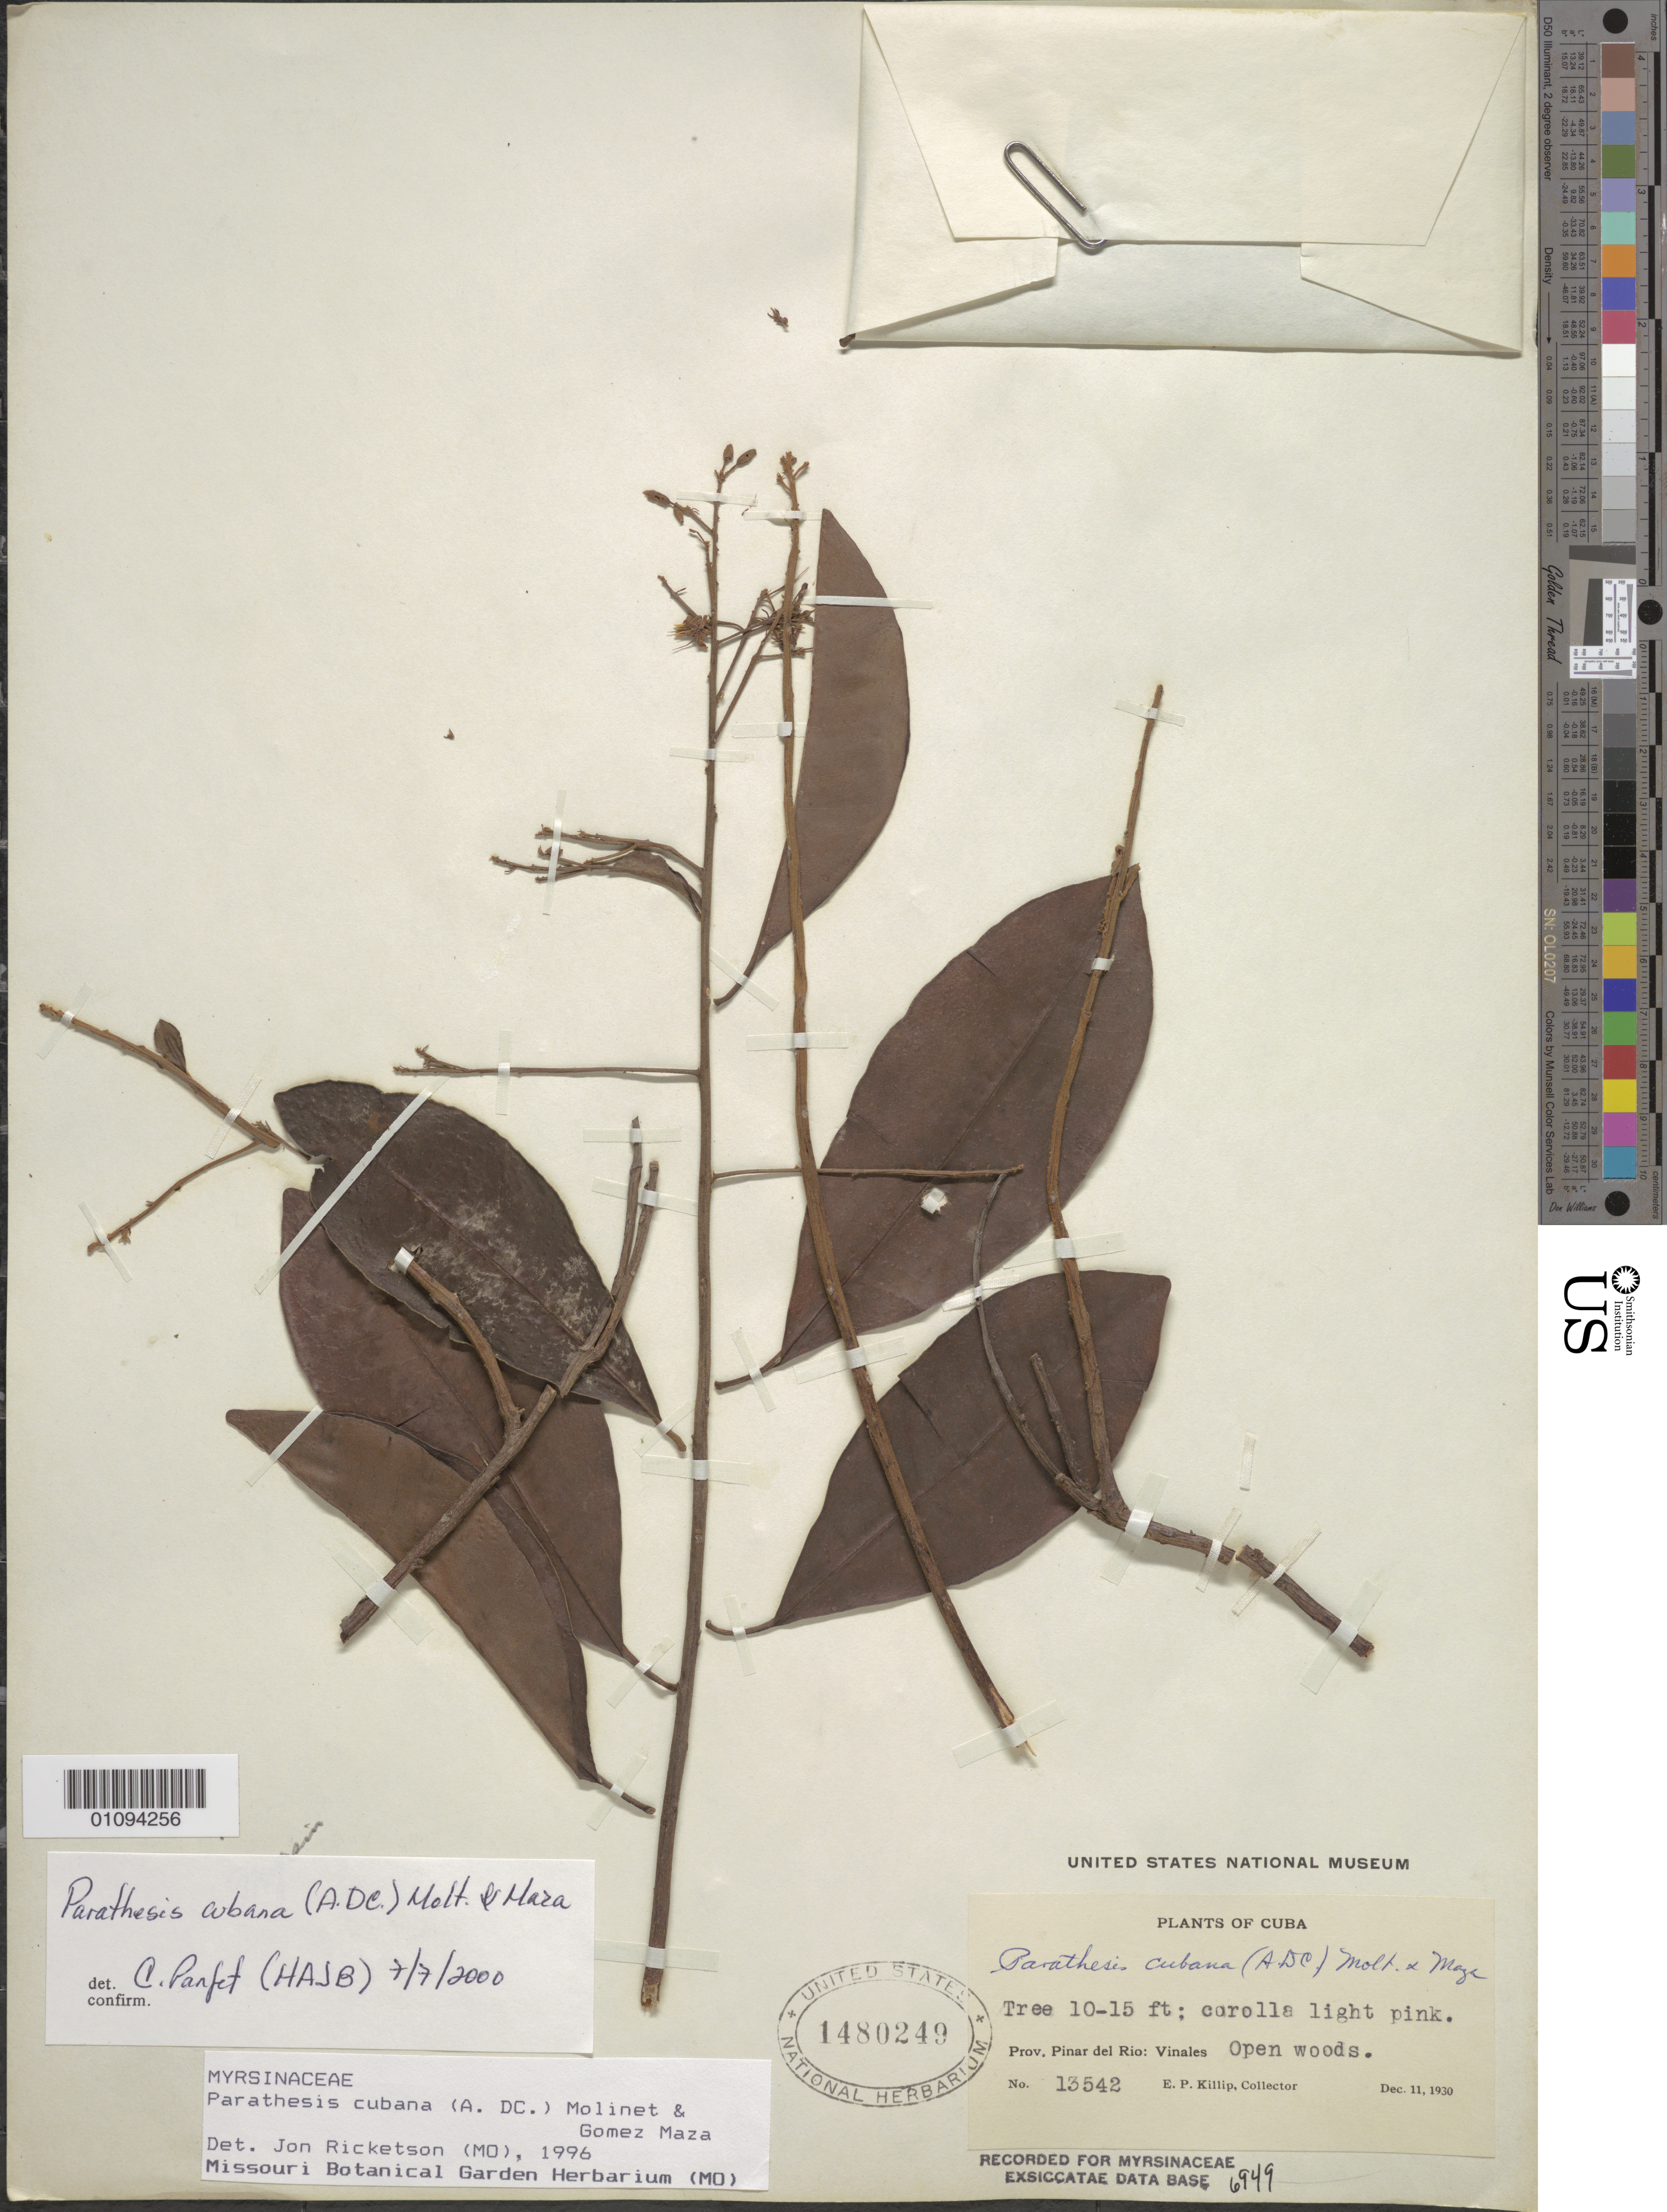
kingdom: Plantae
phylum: Tracheophyta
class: Magnoliopsida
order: Ericales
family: Primulaceae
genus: Parathesis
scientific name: Parathesis cubana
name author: (A. DC.) Molinet & M. Gómez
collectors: E. P. Killip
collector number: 13542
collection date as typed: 11 Dec 1930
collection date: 1930-12-11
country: Cuba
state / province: Pinar del Rio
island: Cuba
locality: Viñales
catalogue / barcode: US 1480249